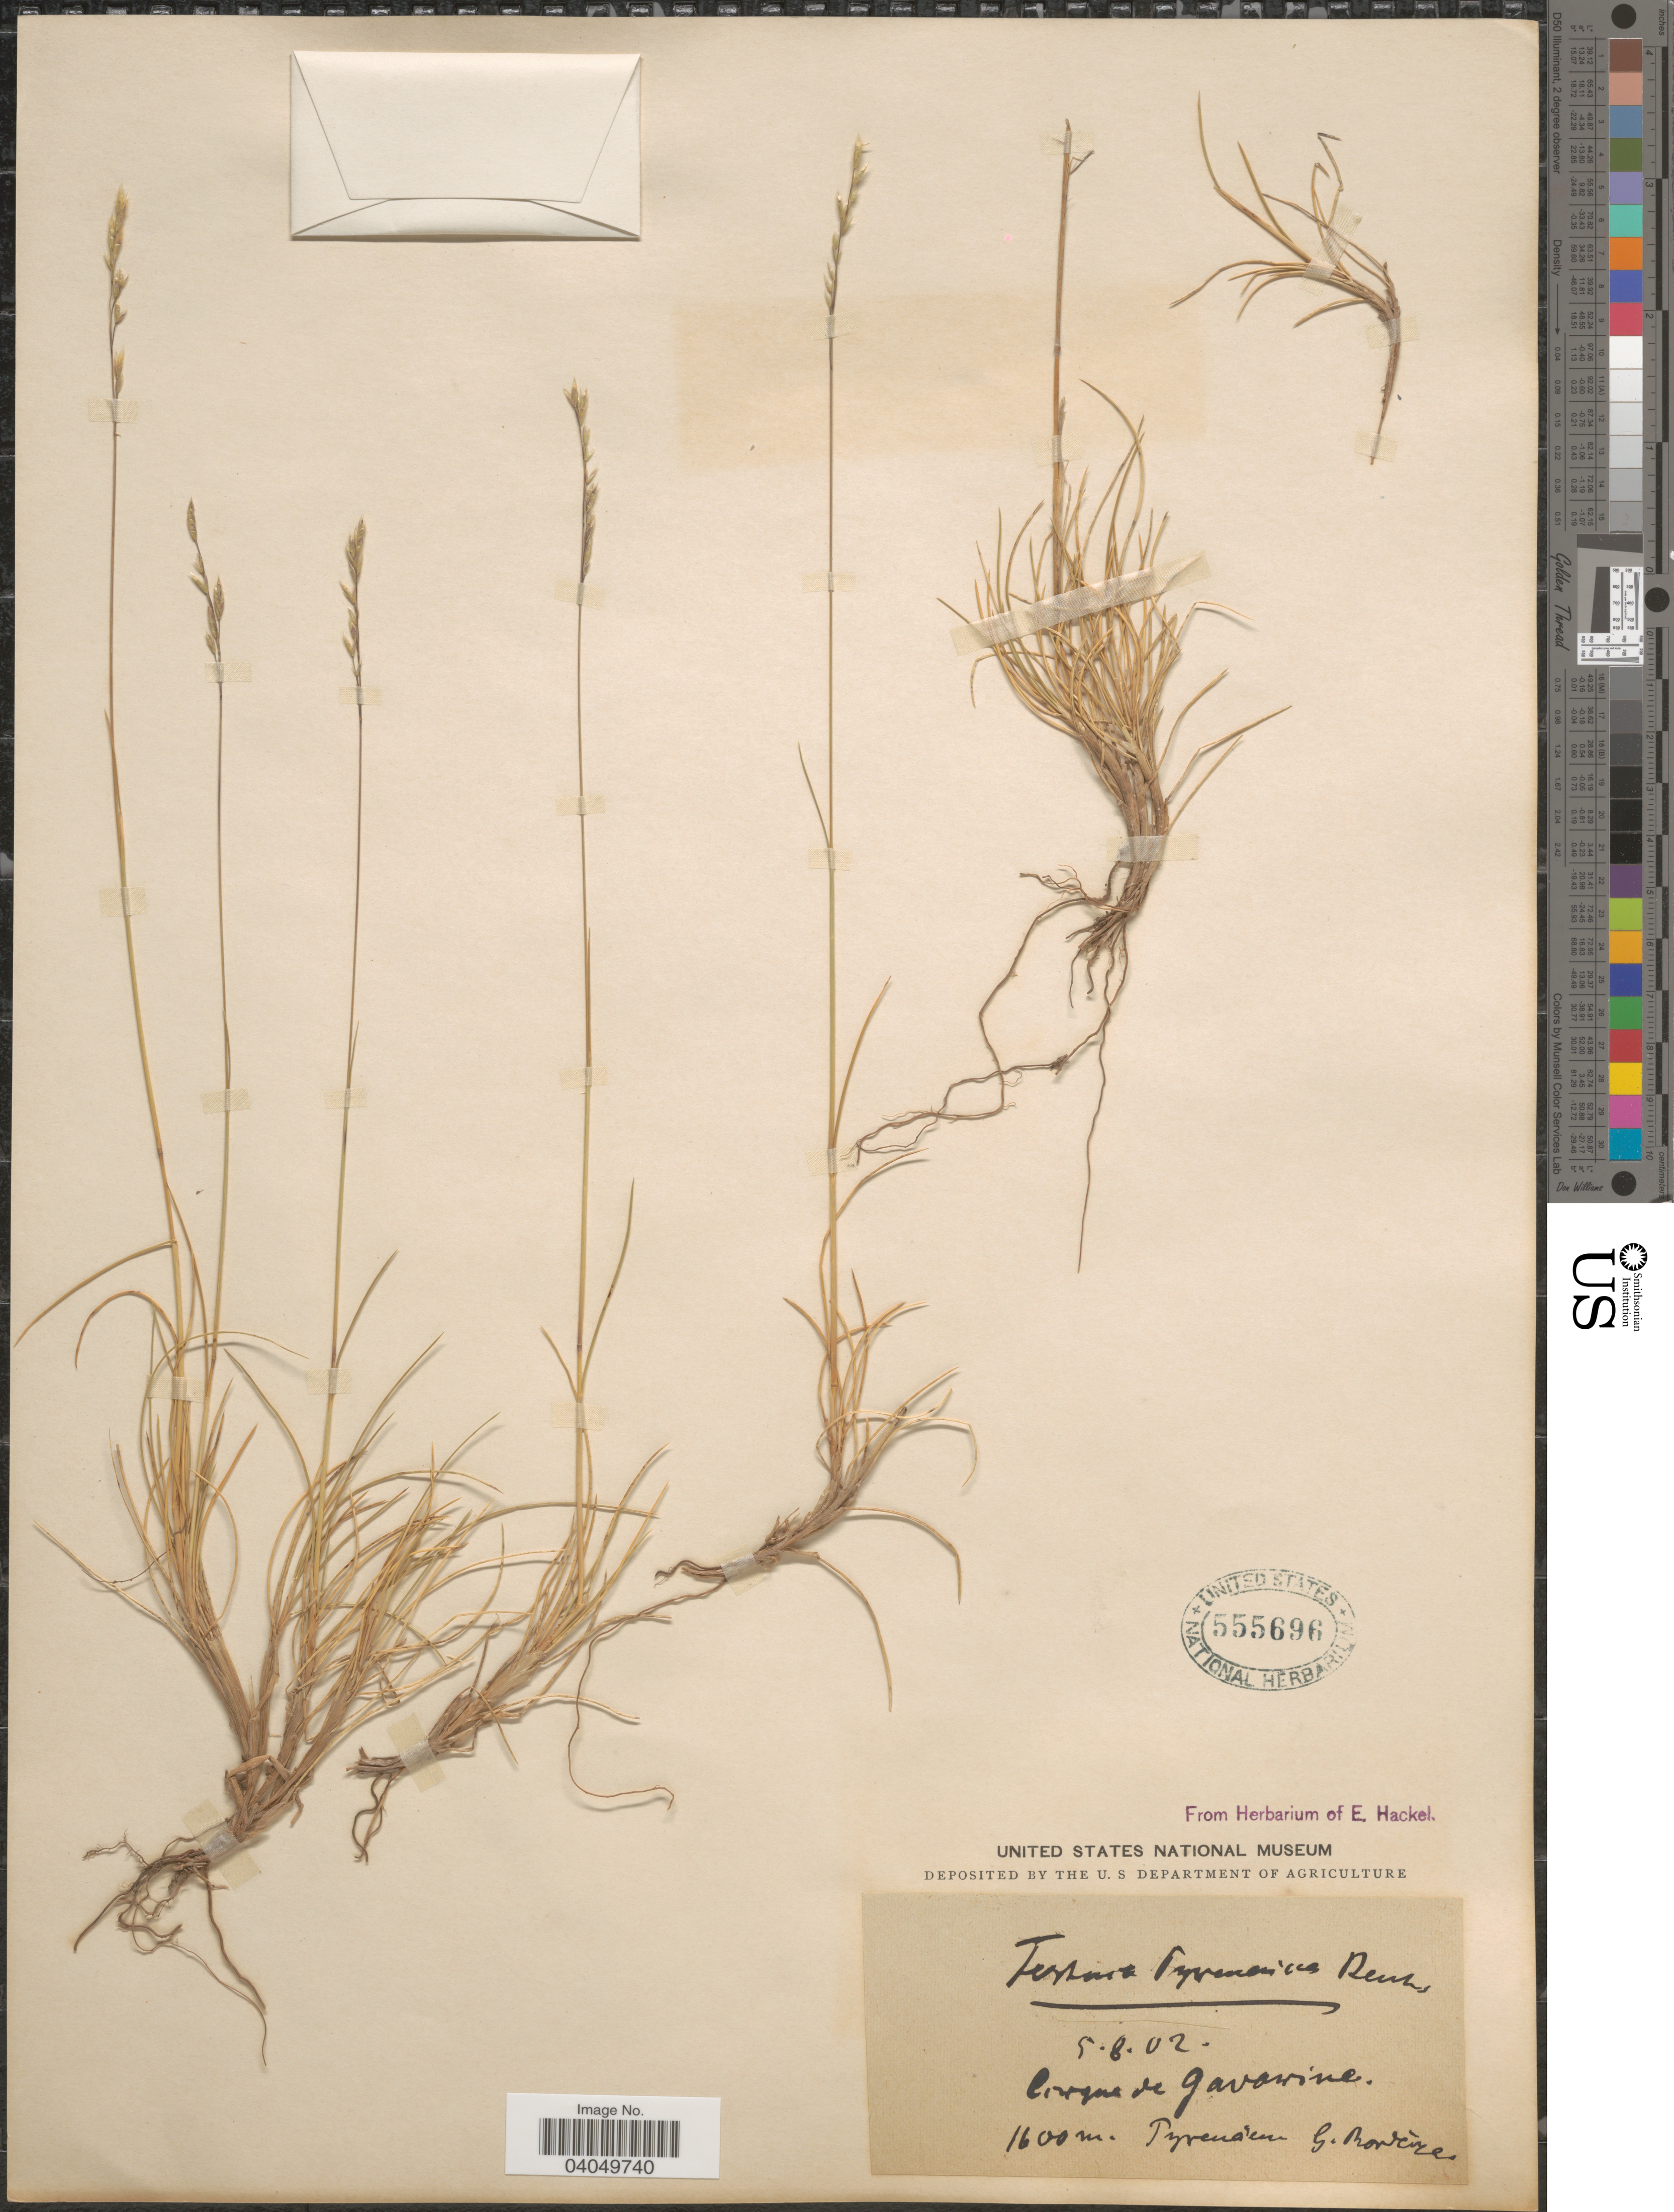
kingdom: Plantae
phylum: Tracheophyta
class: Liliopsida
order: Poales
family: Poaceae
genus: Festuca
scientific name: Festuca pyrenaica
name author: Reut.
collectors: G. Bordère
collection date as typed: Transcribed d/m/y: 5/8/2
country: France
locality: Cirque de Gavarnie.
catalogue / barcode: US 555696